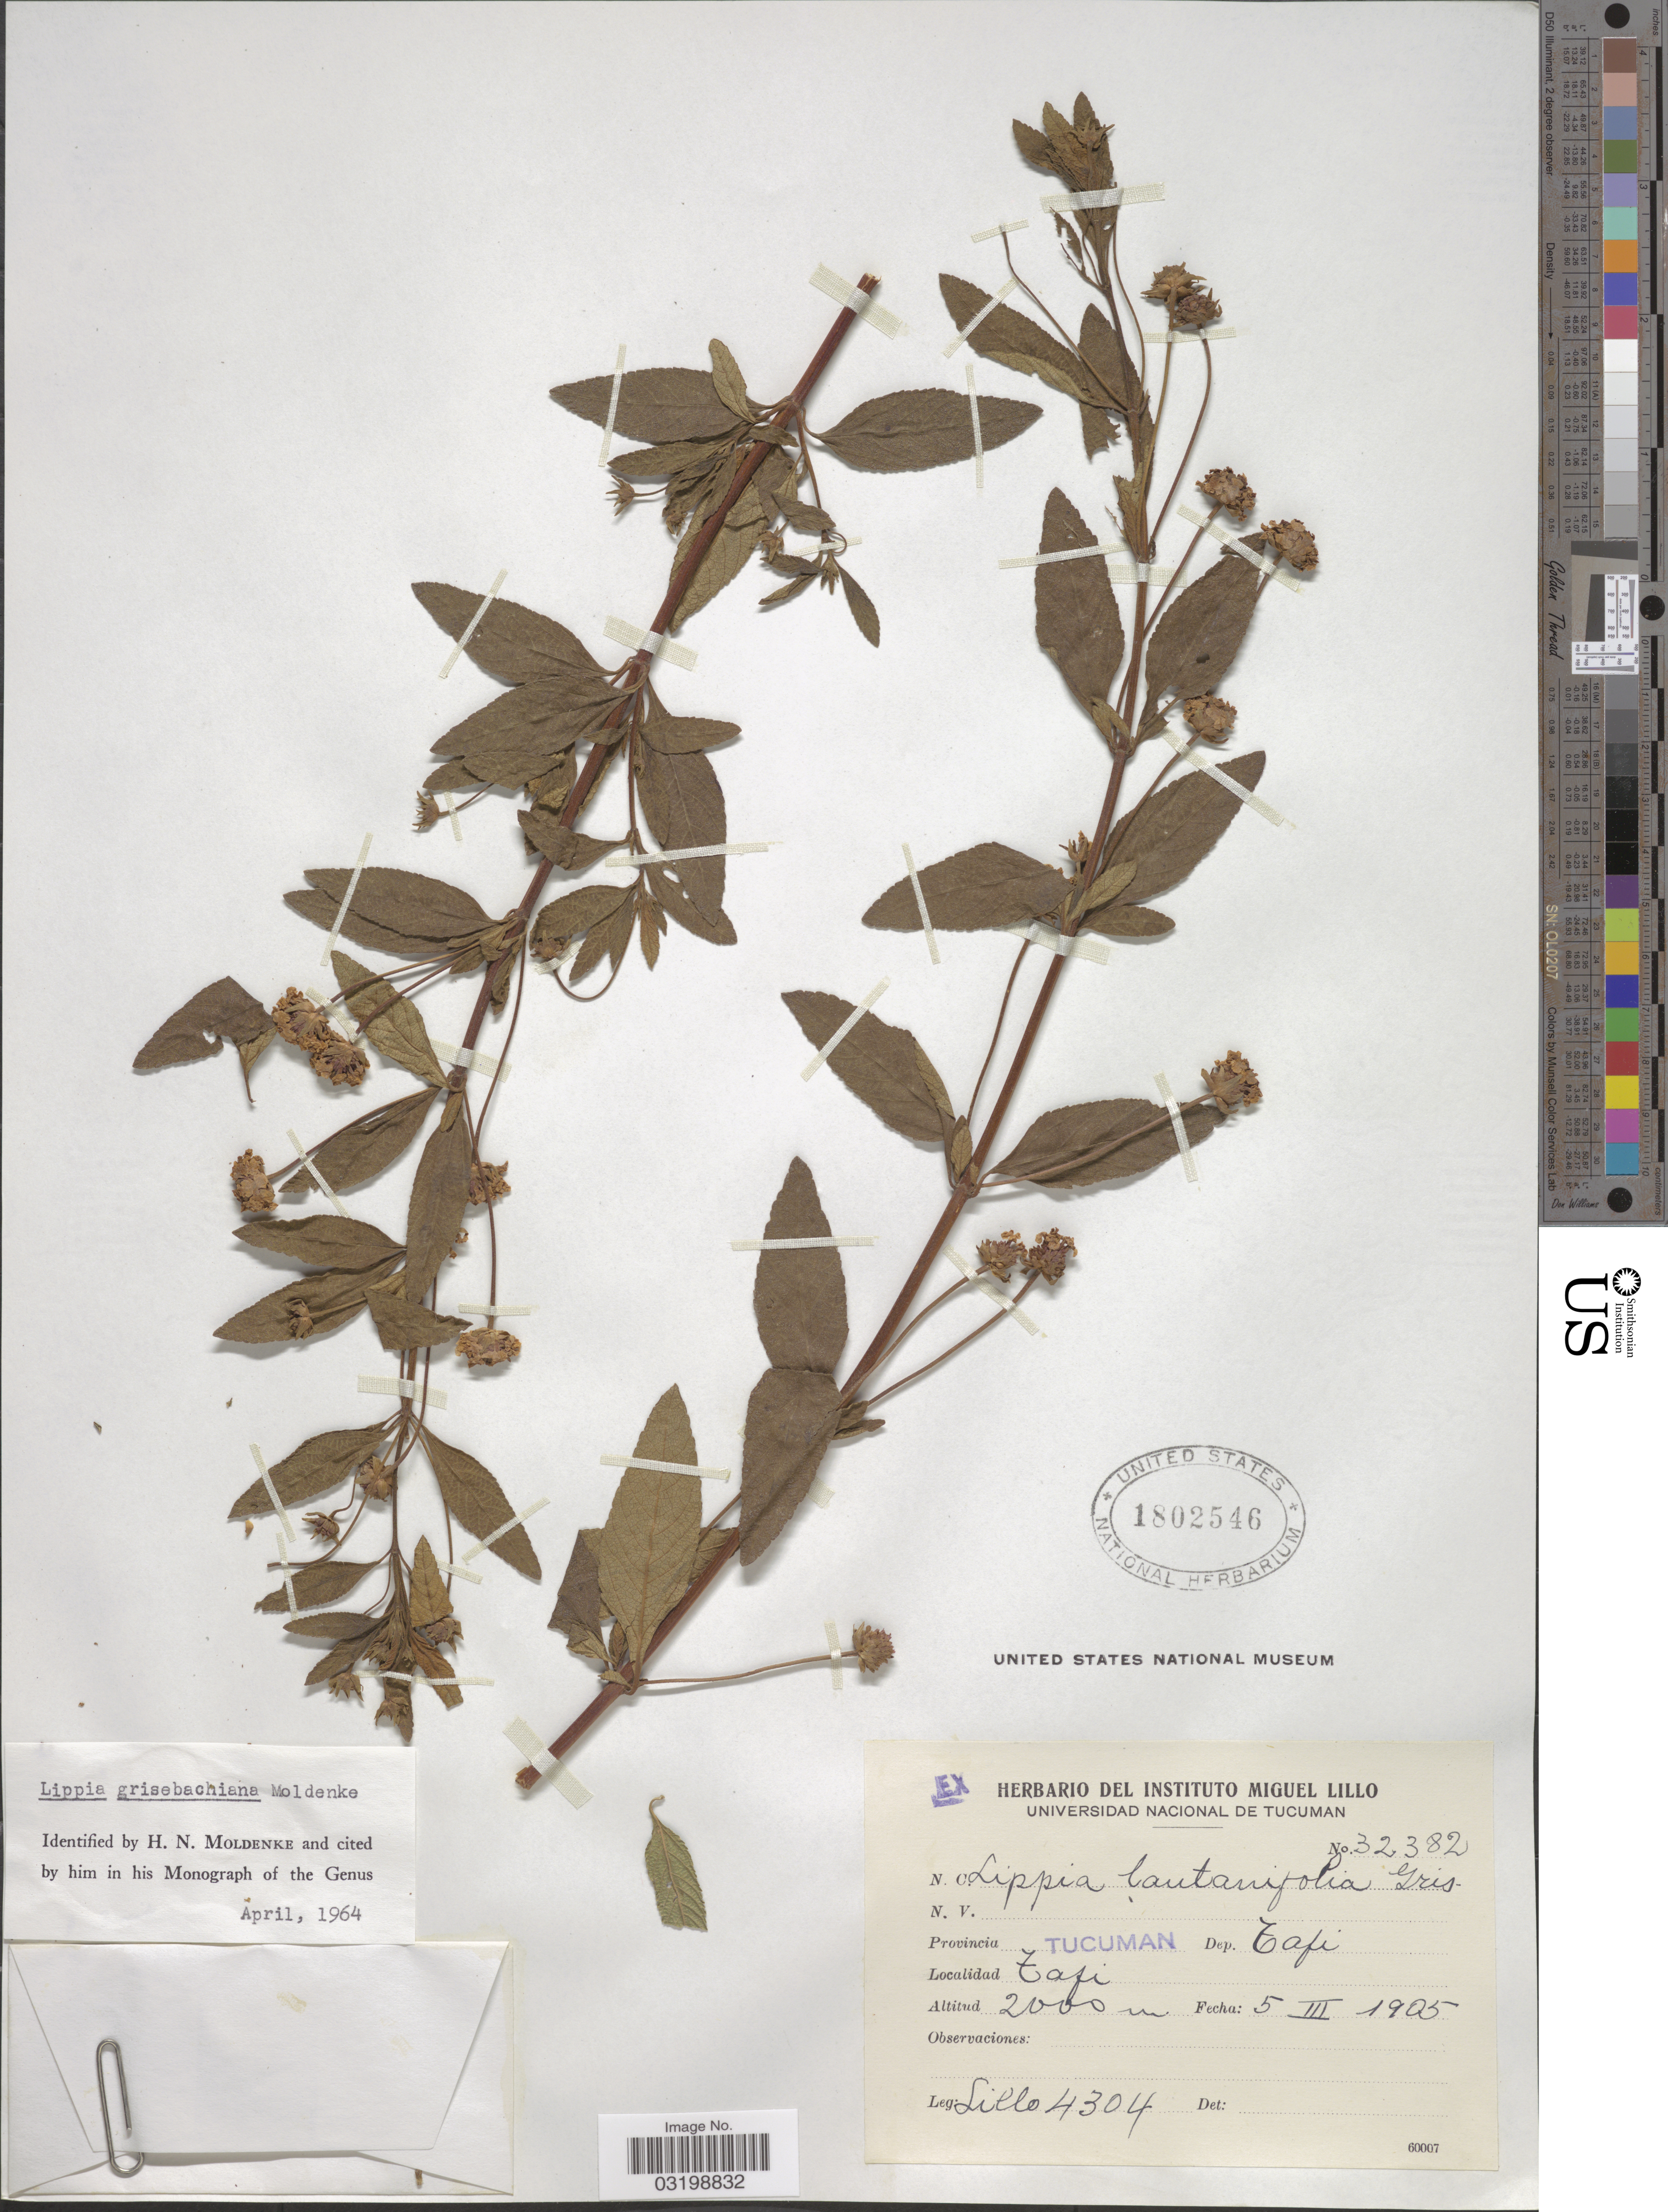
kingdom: Plantae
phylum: Tracheophyta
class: Magnoliopsida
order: Lamiales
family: Verbenaceae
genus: Lippia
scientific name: Lippia grisebachiana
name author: Moldenke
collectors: M. Lillo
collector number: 4304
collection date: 1905-03-05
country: Argentina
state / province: Tucuman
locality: Tafi. Dep. Tafi.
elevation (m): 2000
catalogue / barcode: US 1802546